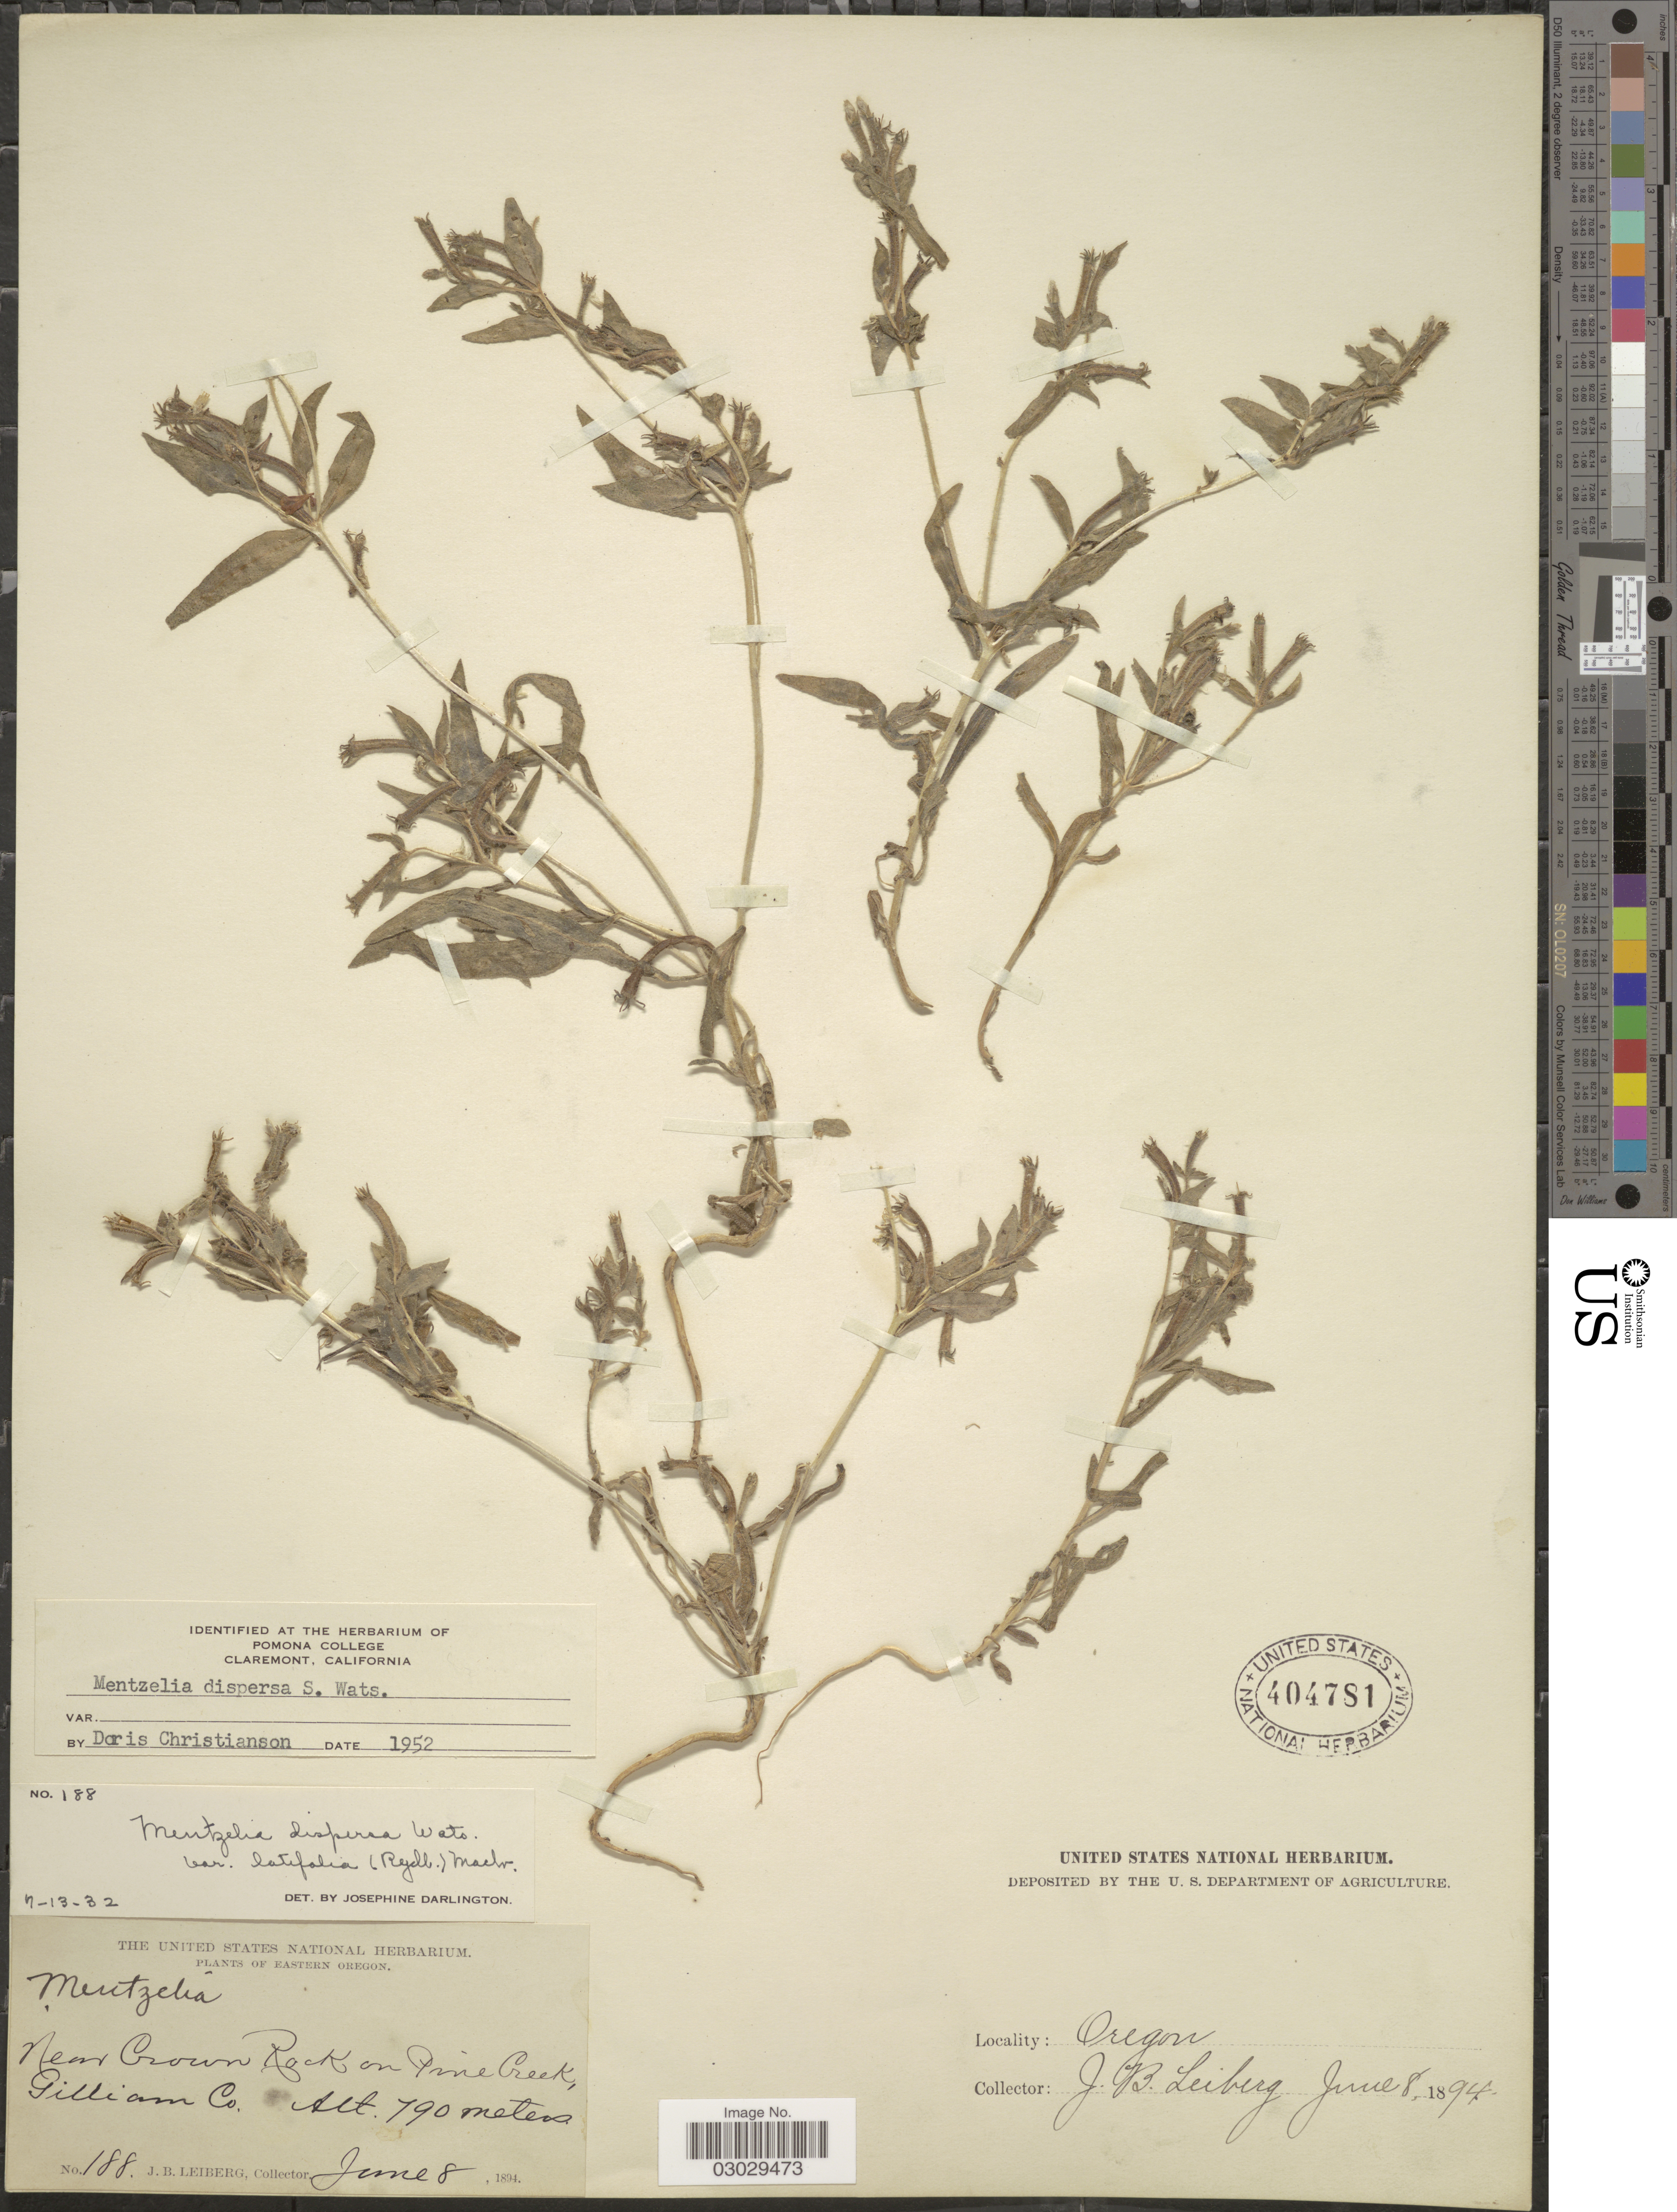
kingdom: Plantae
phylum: Tracheophyta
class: Magnoliopsida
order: Cornales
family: Loasaceae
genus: Mentzelia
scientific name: Mentzelia dispersa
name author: S. Watson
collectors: J. B. Leiberg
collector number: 188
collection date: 1894-06-08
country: United States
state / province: Oregon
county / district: Gilliam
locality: Eastern Oregon. Near Crown Rock on Pine Creek, Gilliam Co.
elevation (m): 790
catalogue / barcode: US 404781